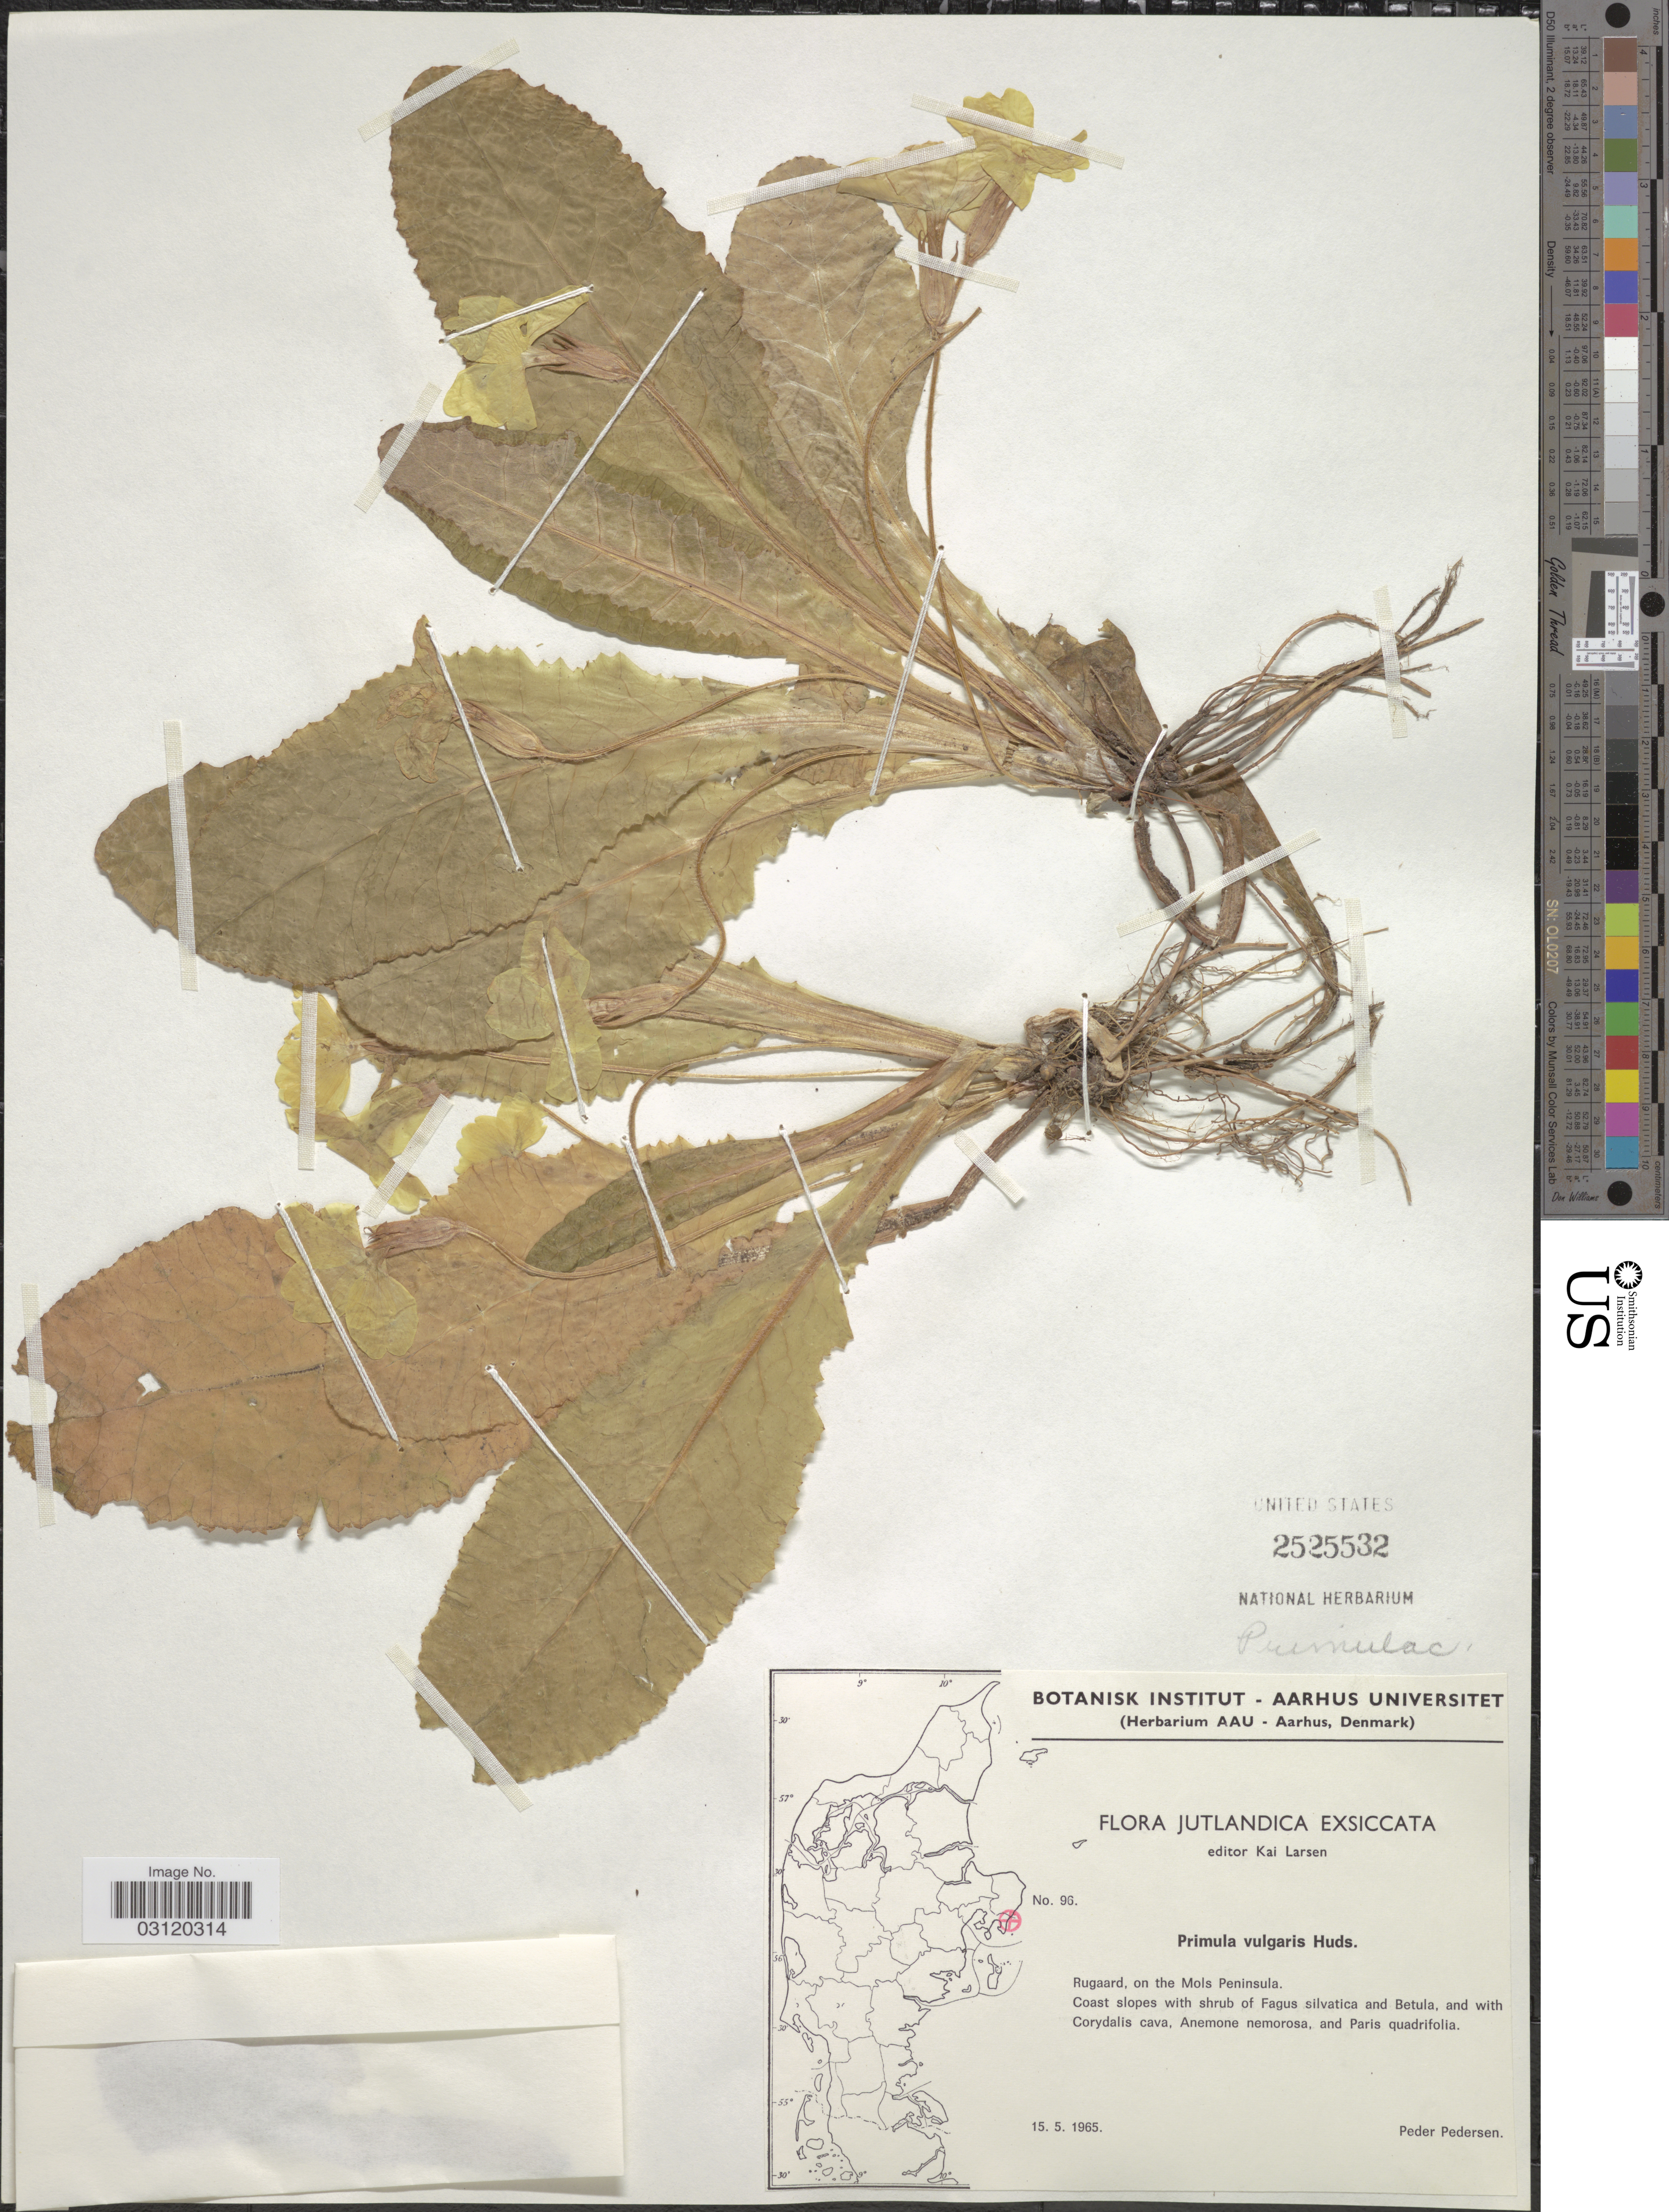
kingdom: Plantae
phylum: Tracheophyta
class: Magnoliopsida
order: Ericales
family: Primulaceae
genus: Primula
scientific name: Primula vulgaris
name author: Huds.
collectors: P. Pedersen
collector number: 96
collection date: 1965-05-15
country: Denmark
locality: Jutlandica, Rugaard, on the Mols Peninsula.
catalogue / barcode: US 2525532